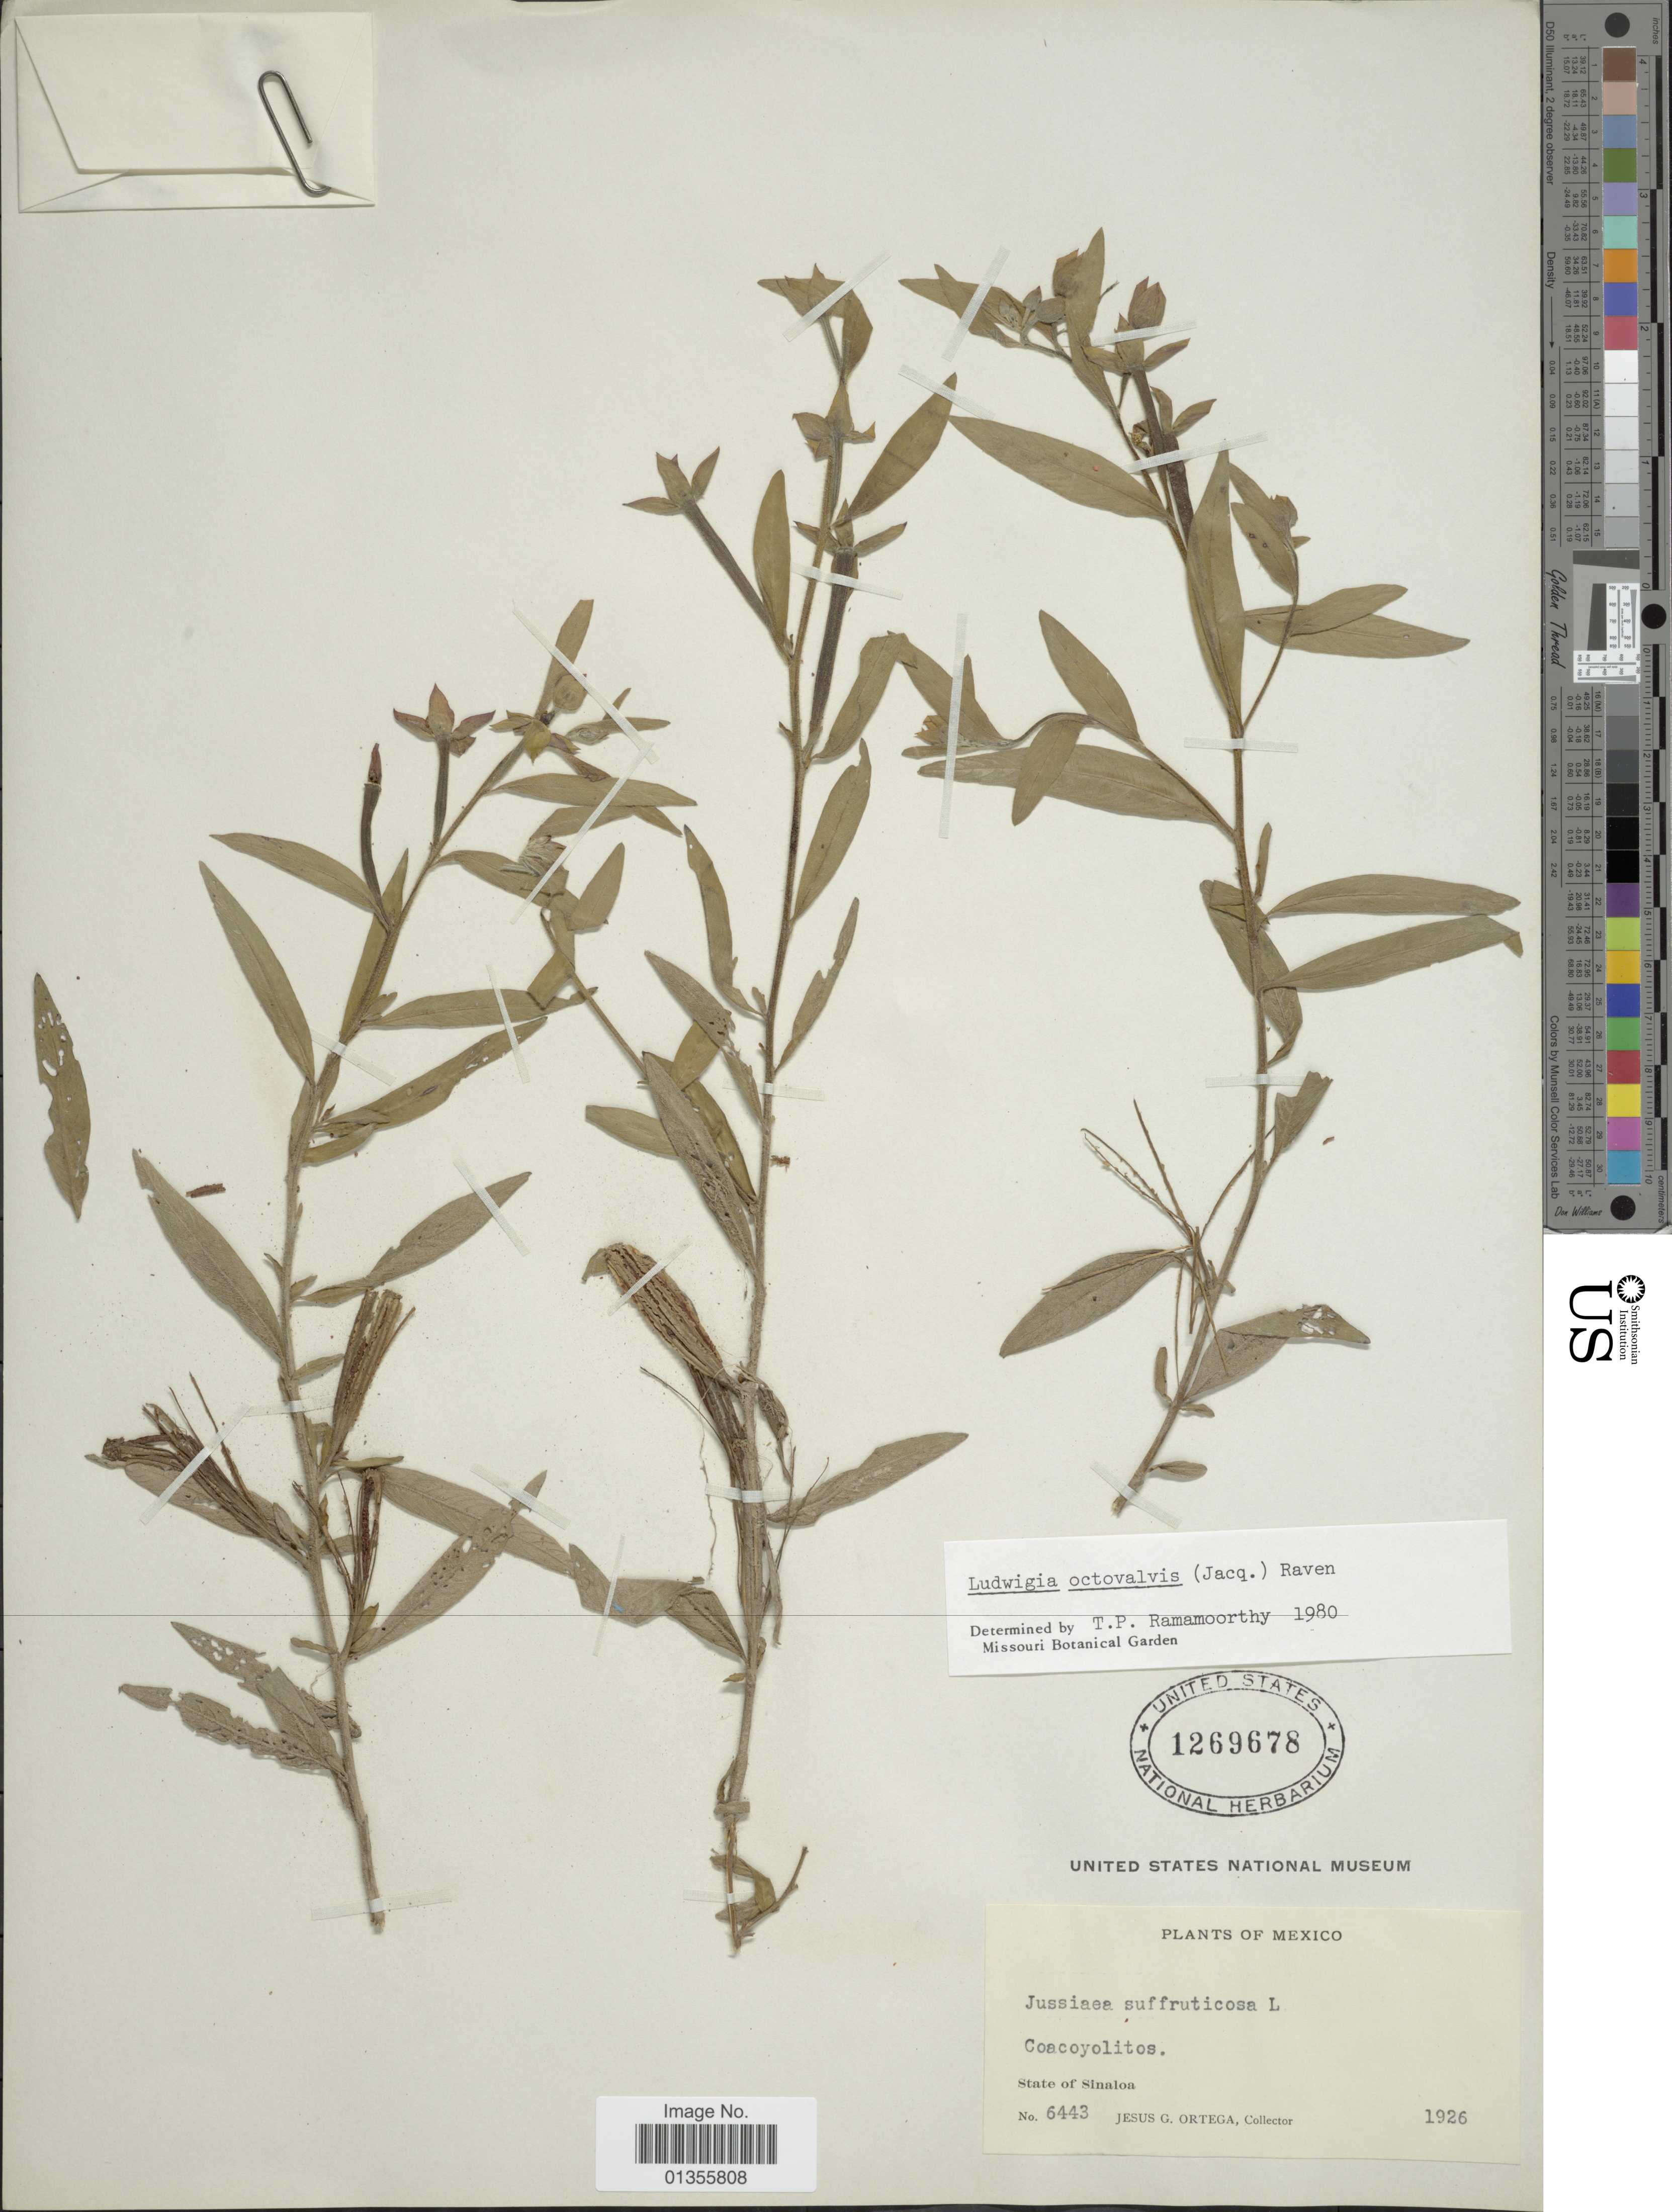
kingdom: Plantae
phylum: Tracheophyta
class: Magnoliopsida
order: Myrtales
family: Onagraceae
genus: Ludwigia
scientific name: Ludwigia octovalvis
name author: (Jacq.) P.H. Raven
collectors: J. Ortega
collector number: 6443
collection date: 1926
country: Mexico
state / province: Sinaloa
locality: Coacoyolitos.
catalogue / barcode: US 1269678